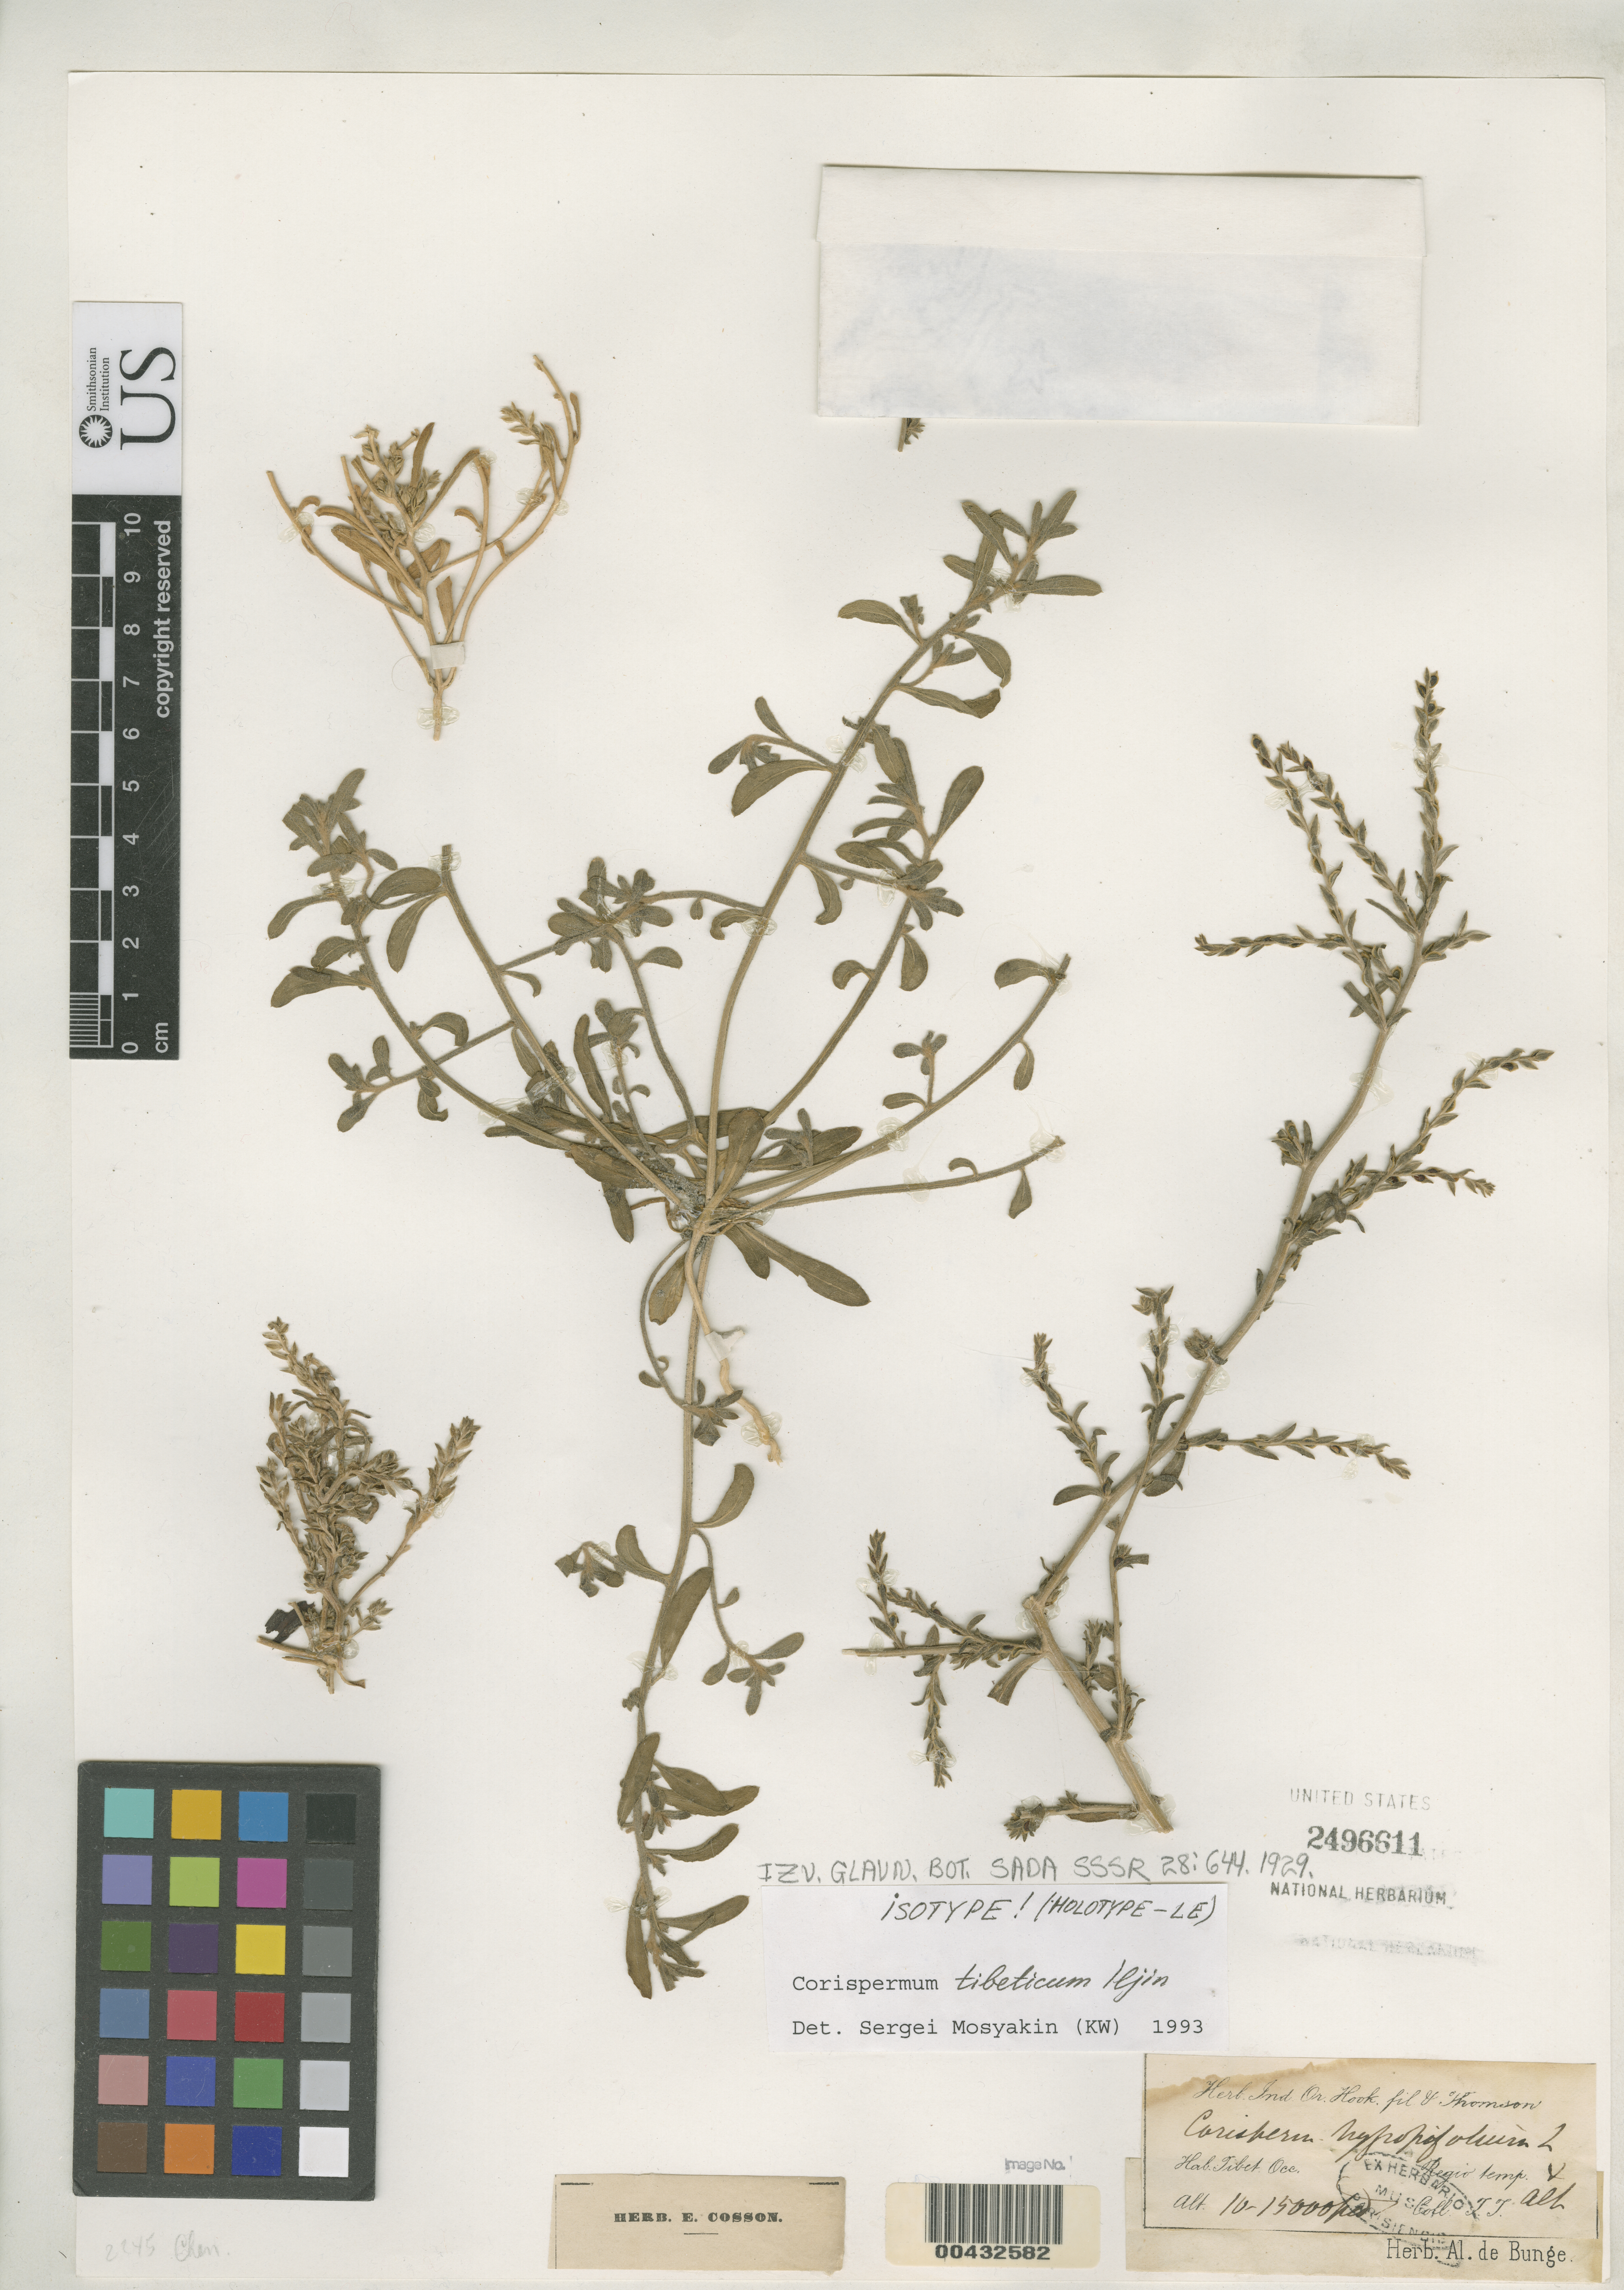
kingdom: Plantae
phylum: Tracheophyta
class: Magnoliopsida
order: Caryophyllales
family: Amaranthaceae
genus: Corispermum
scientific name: Corispermum tibeticum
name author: Iljin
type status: Isotype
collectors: T. Thomson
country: China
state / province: Xizang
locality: Tibet Occ.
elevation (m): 3048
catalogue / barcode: US 2496611